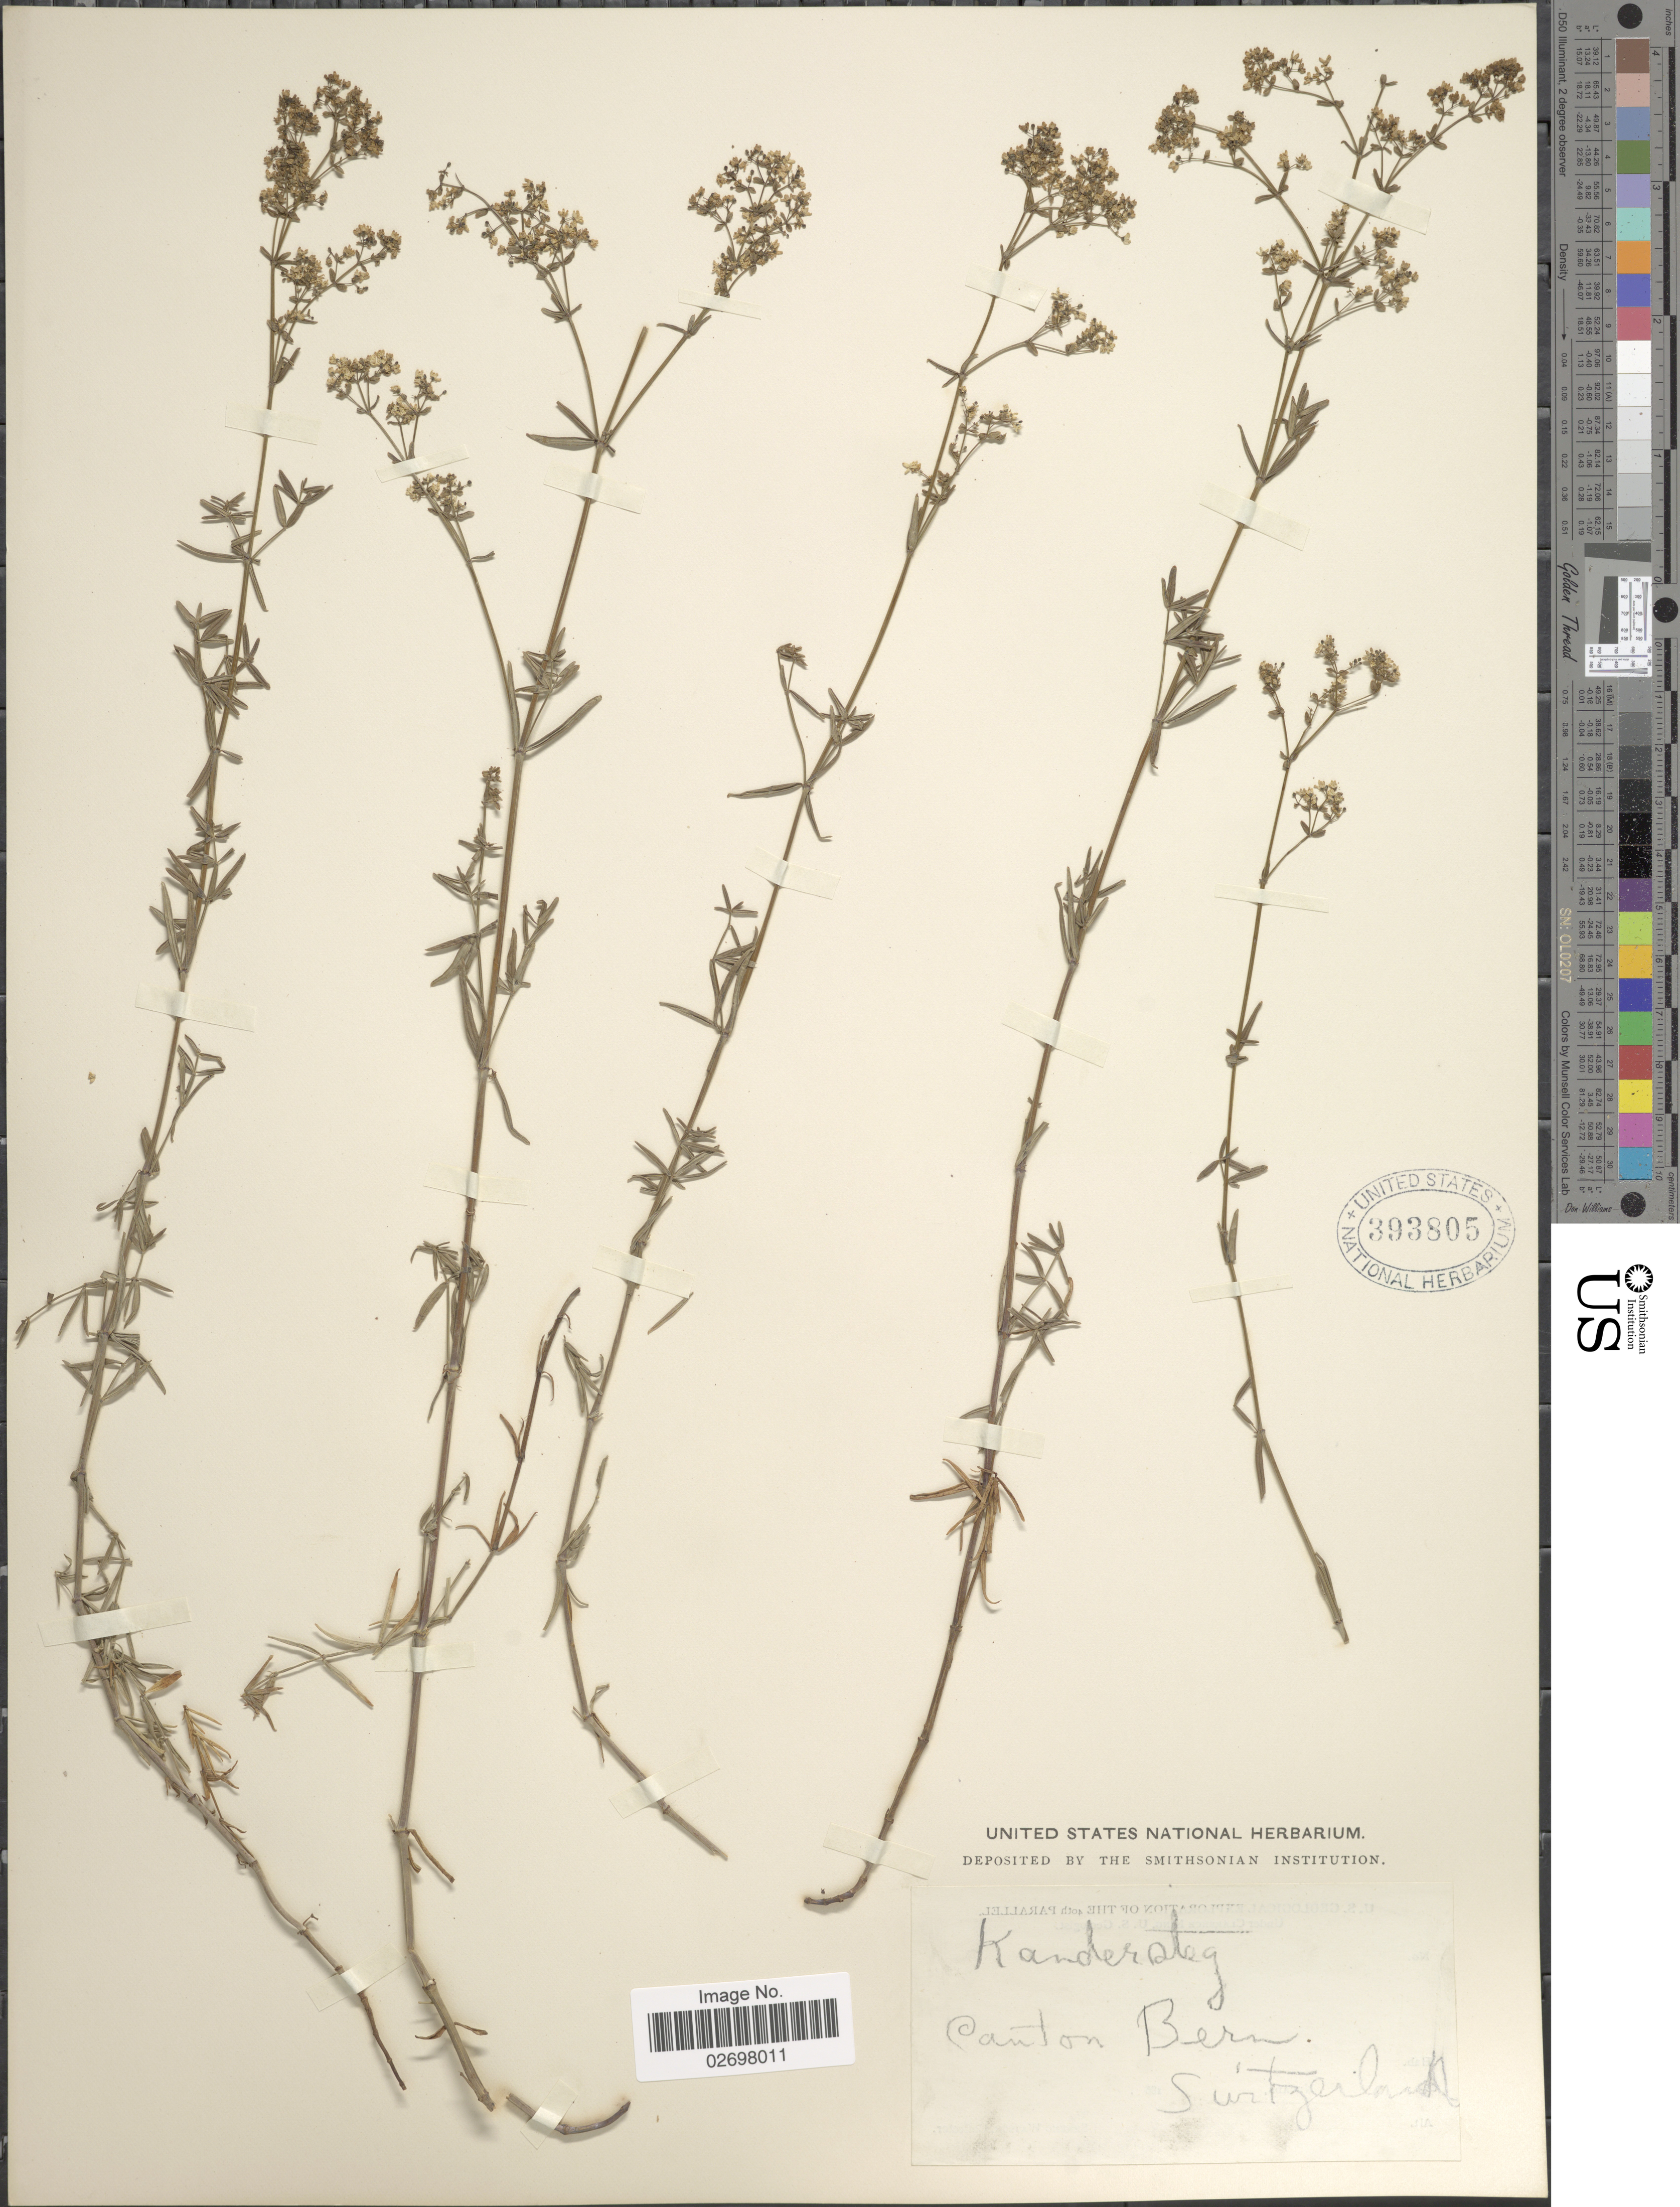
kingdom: Plantae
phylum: Tracheophyta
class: Magnoliopsida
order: Gentianales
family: Rubiaceae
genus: Galium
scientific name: Galium sp.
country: Switzerland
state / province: Bern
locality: Kandersteg, Canton Bern, Switzerland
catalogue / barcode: US 393805